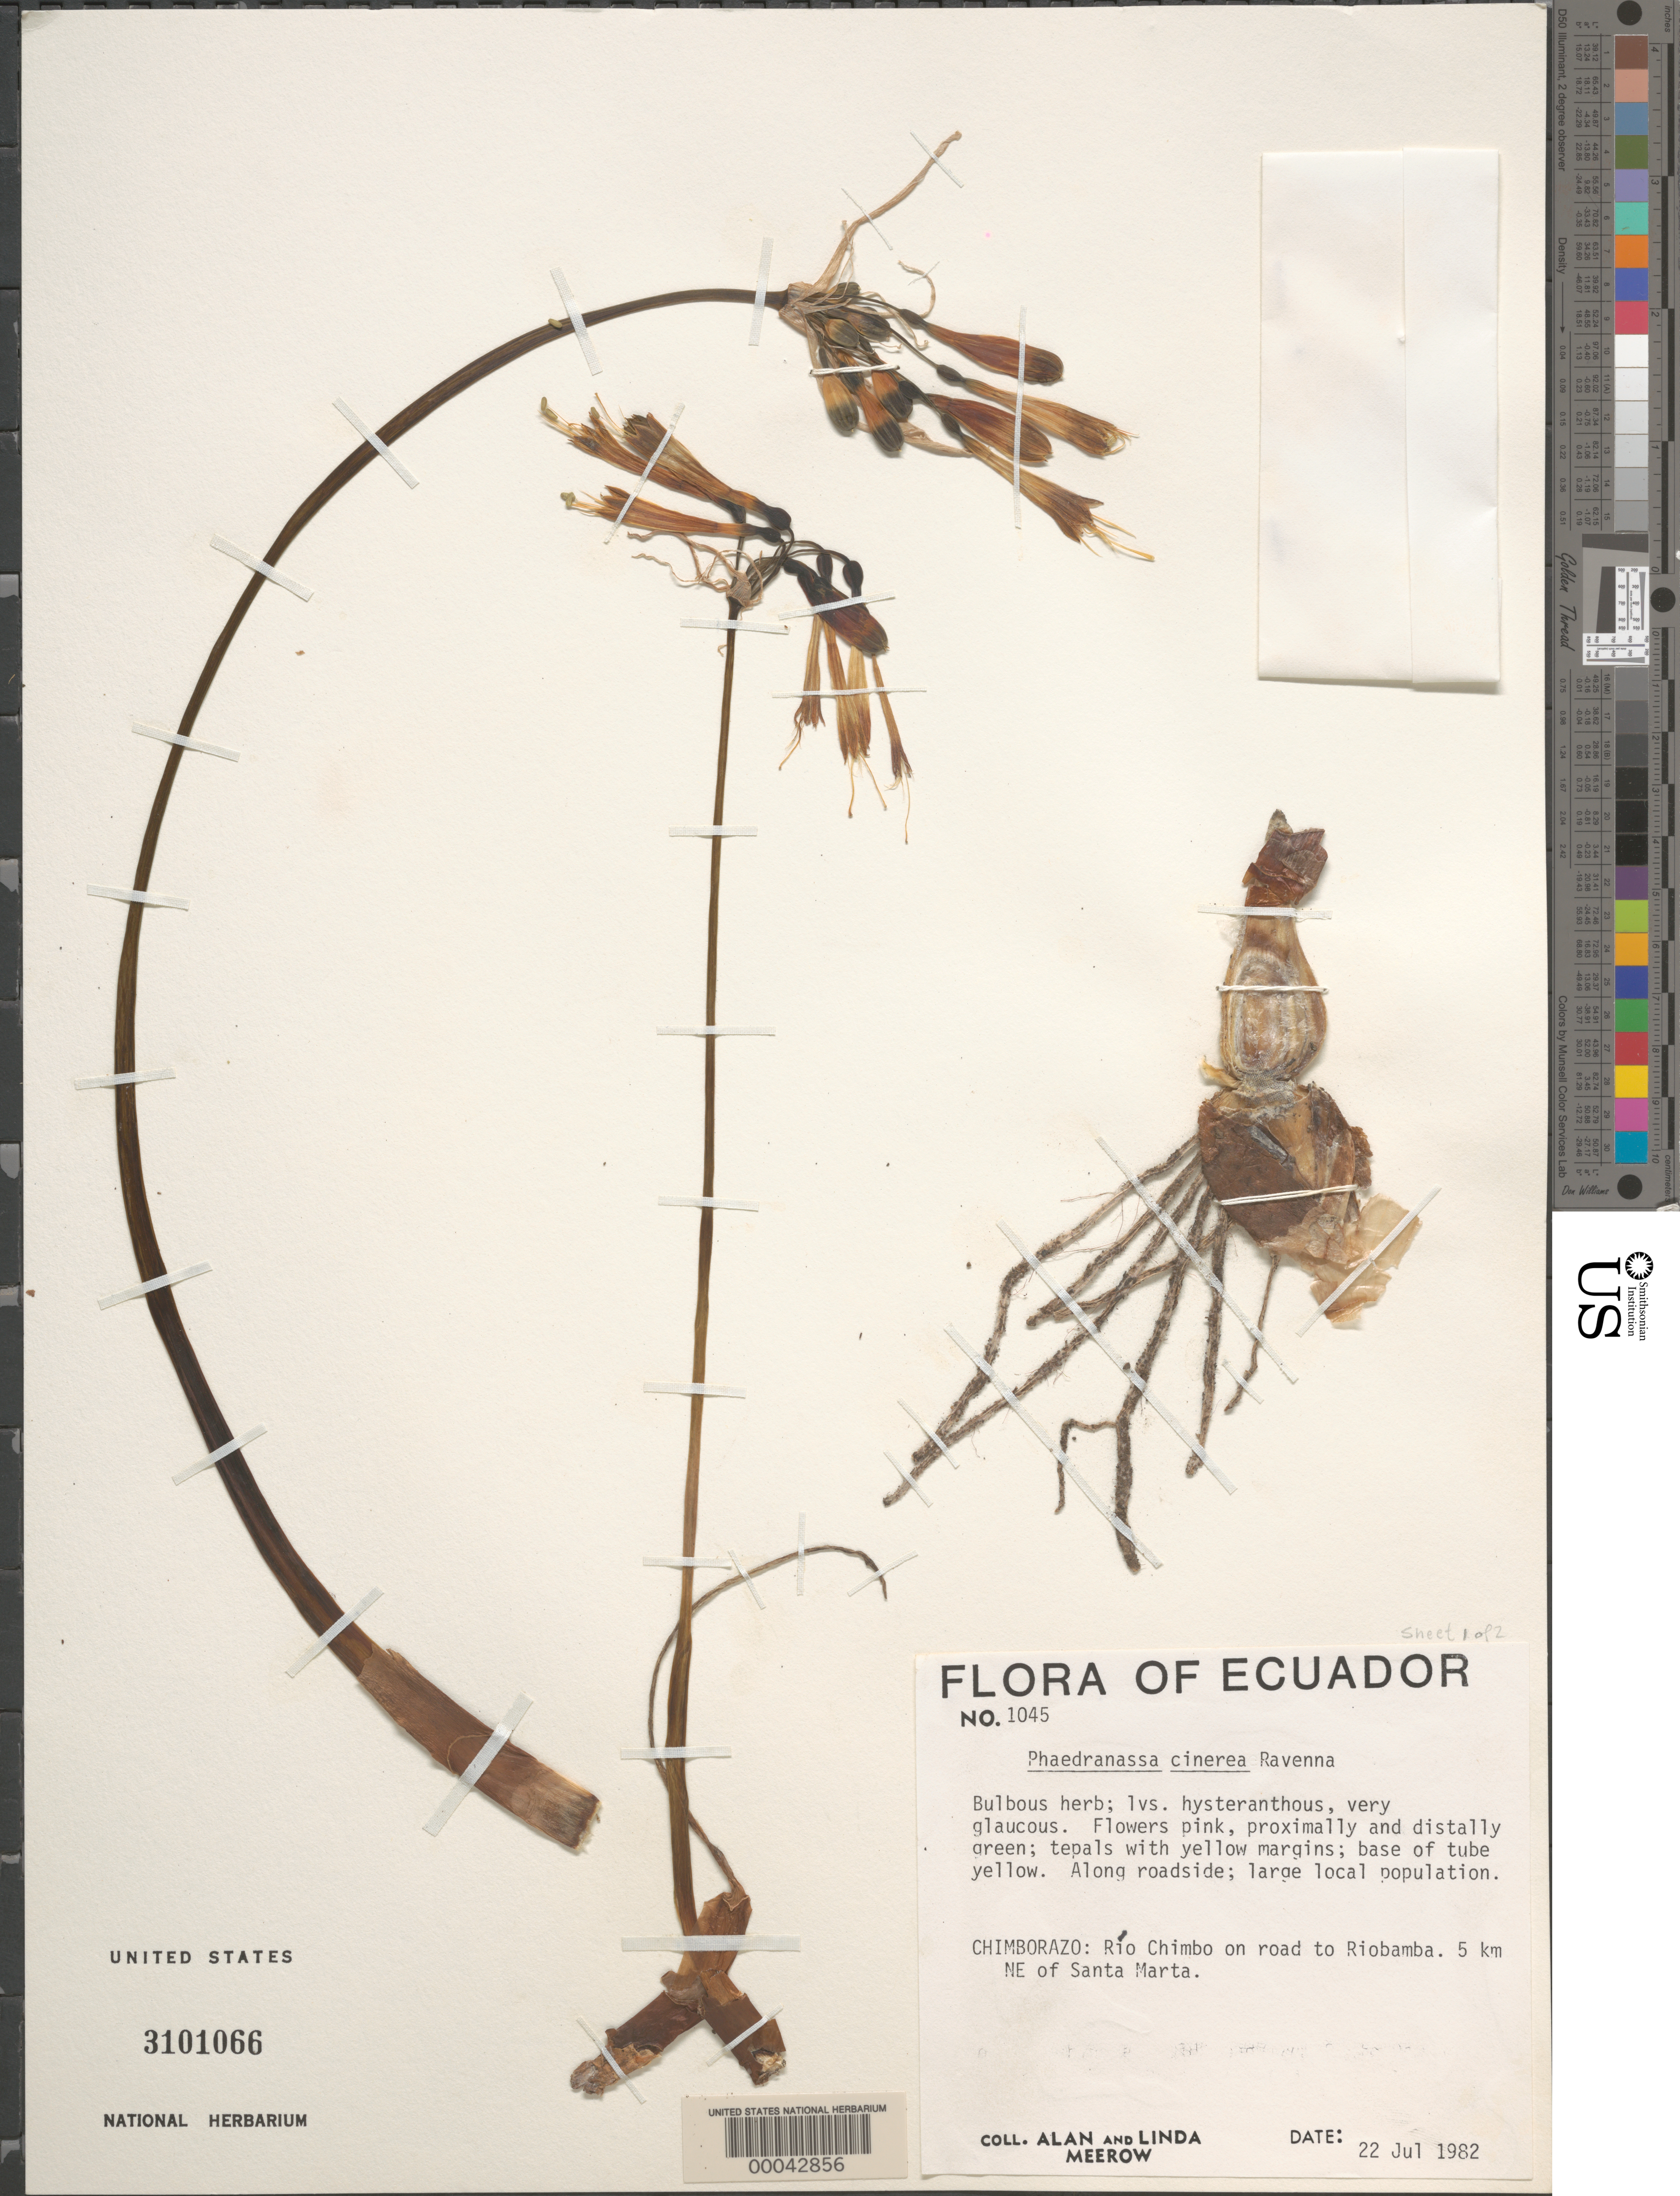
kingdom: Plantae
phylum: Tracheophyta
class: Liliopsida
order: Asparagales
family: Amaryllidaceae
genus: Phaedranassa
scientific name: Phaedranassa cinerea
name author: Ravenna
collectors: A. Meerow & L. Meerow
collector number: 1045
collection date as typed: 22 Jul 1982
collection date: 1982-07-22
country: Ecuador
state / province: Chimborazo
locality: Rio Chimbo on road to Riobamba, 5 km NE of Santa Marta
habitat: Along roadside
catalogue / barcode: US 3101066